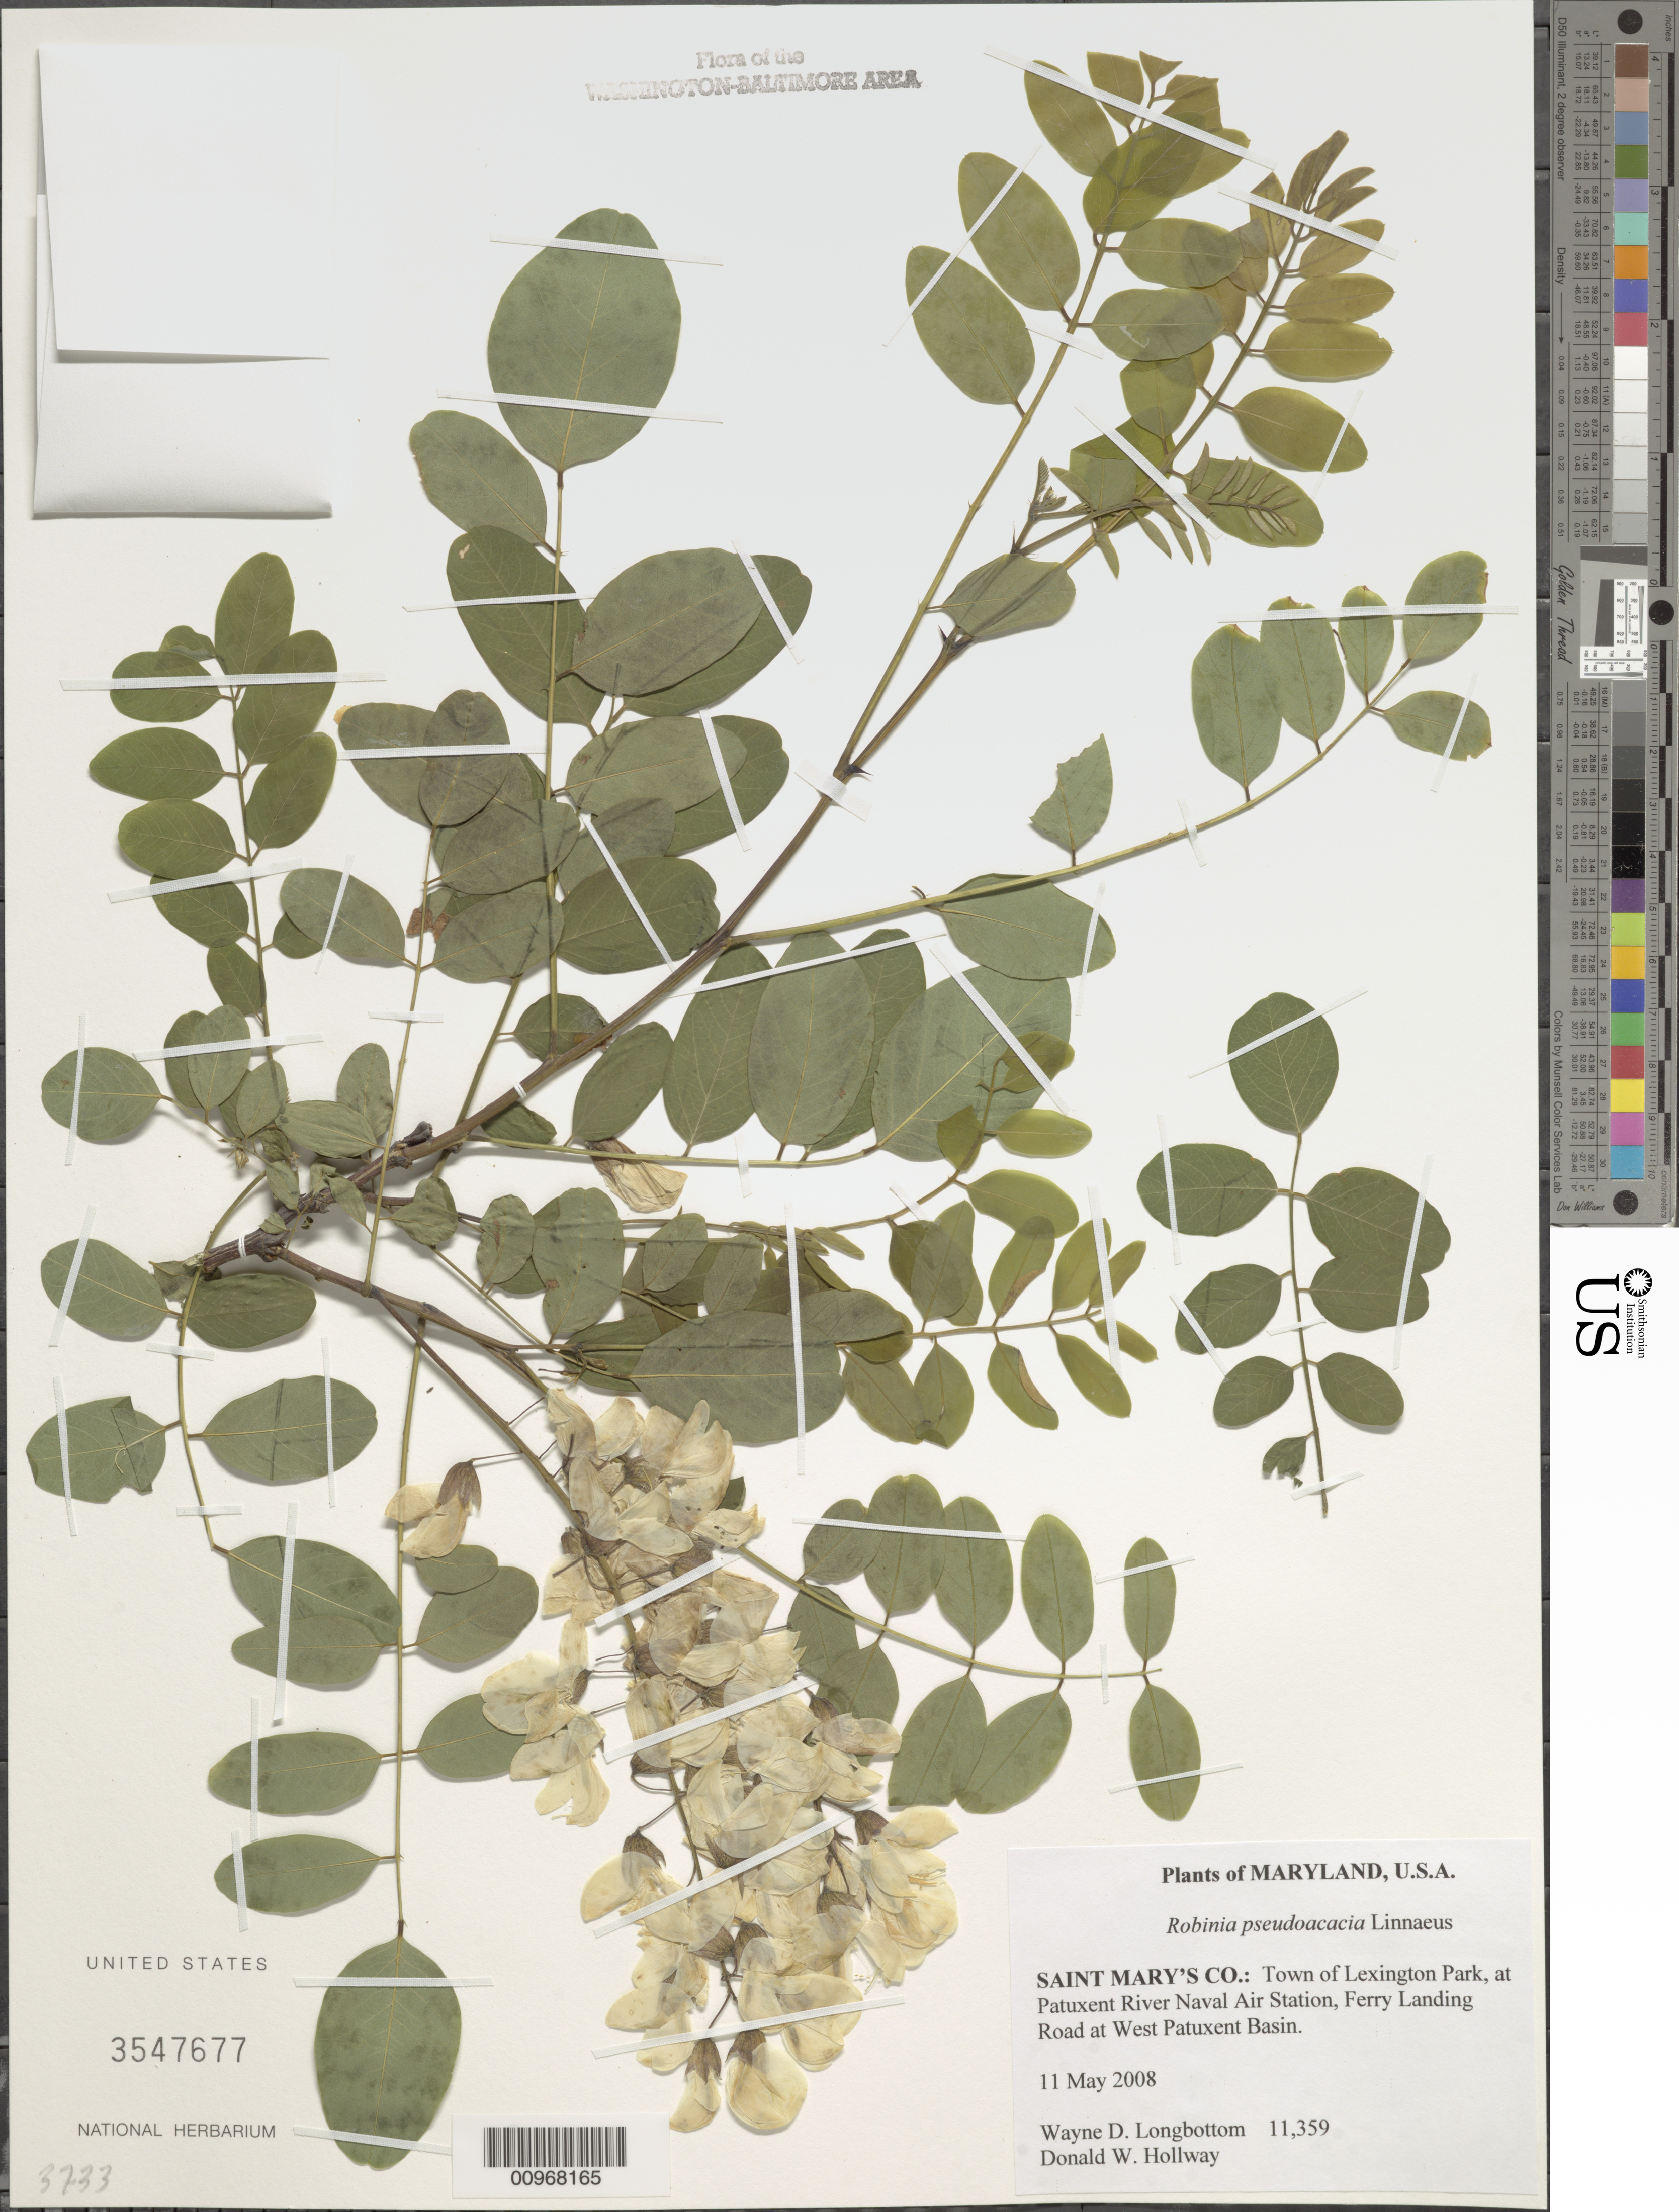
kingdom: Plantae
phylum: Tracheophyta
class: Magnoliopsida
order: Fabales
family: Fabaceae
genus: Robinia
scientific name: Robinia pseudoacacia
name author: L.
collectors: W. D. Longbottom & D. Hollway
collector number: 11359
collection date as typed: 11 May 2008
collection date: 2008-05-11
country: United States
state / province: Maryland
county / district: St. Mary's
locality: Town of Lexington Park, at Patuxent River Naval Air Station, Ferry Landing Road at West Patuxent Basin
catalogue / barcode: US 3547677